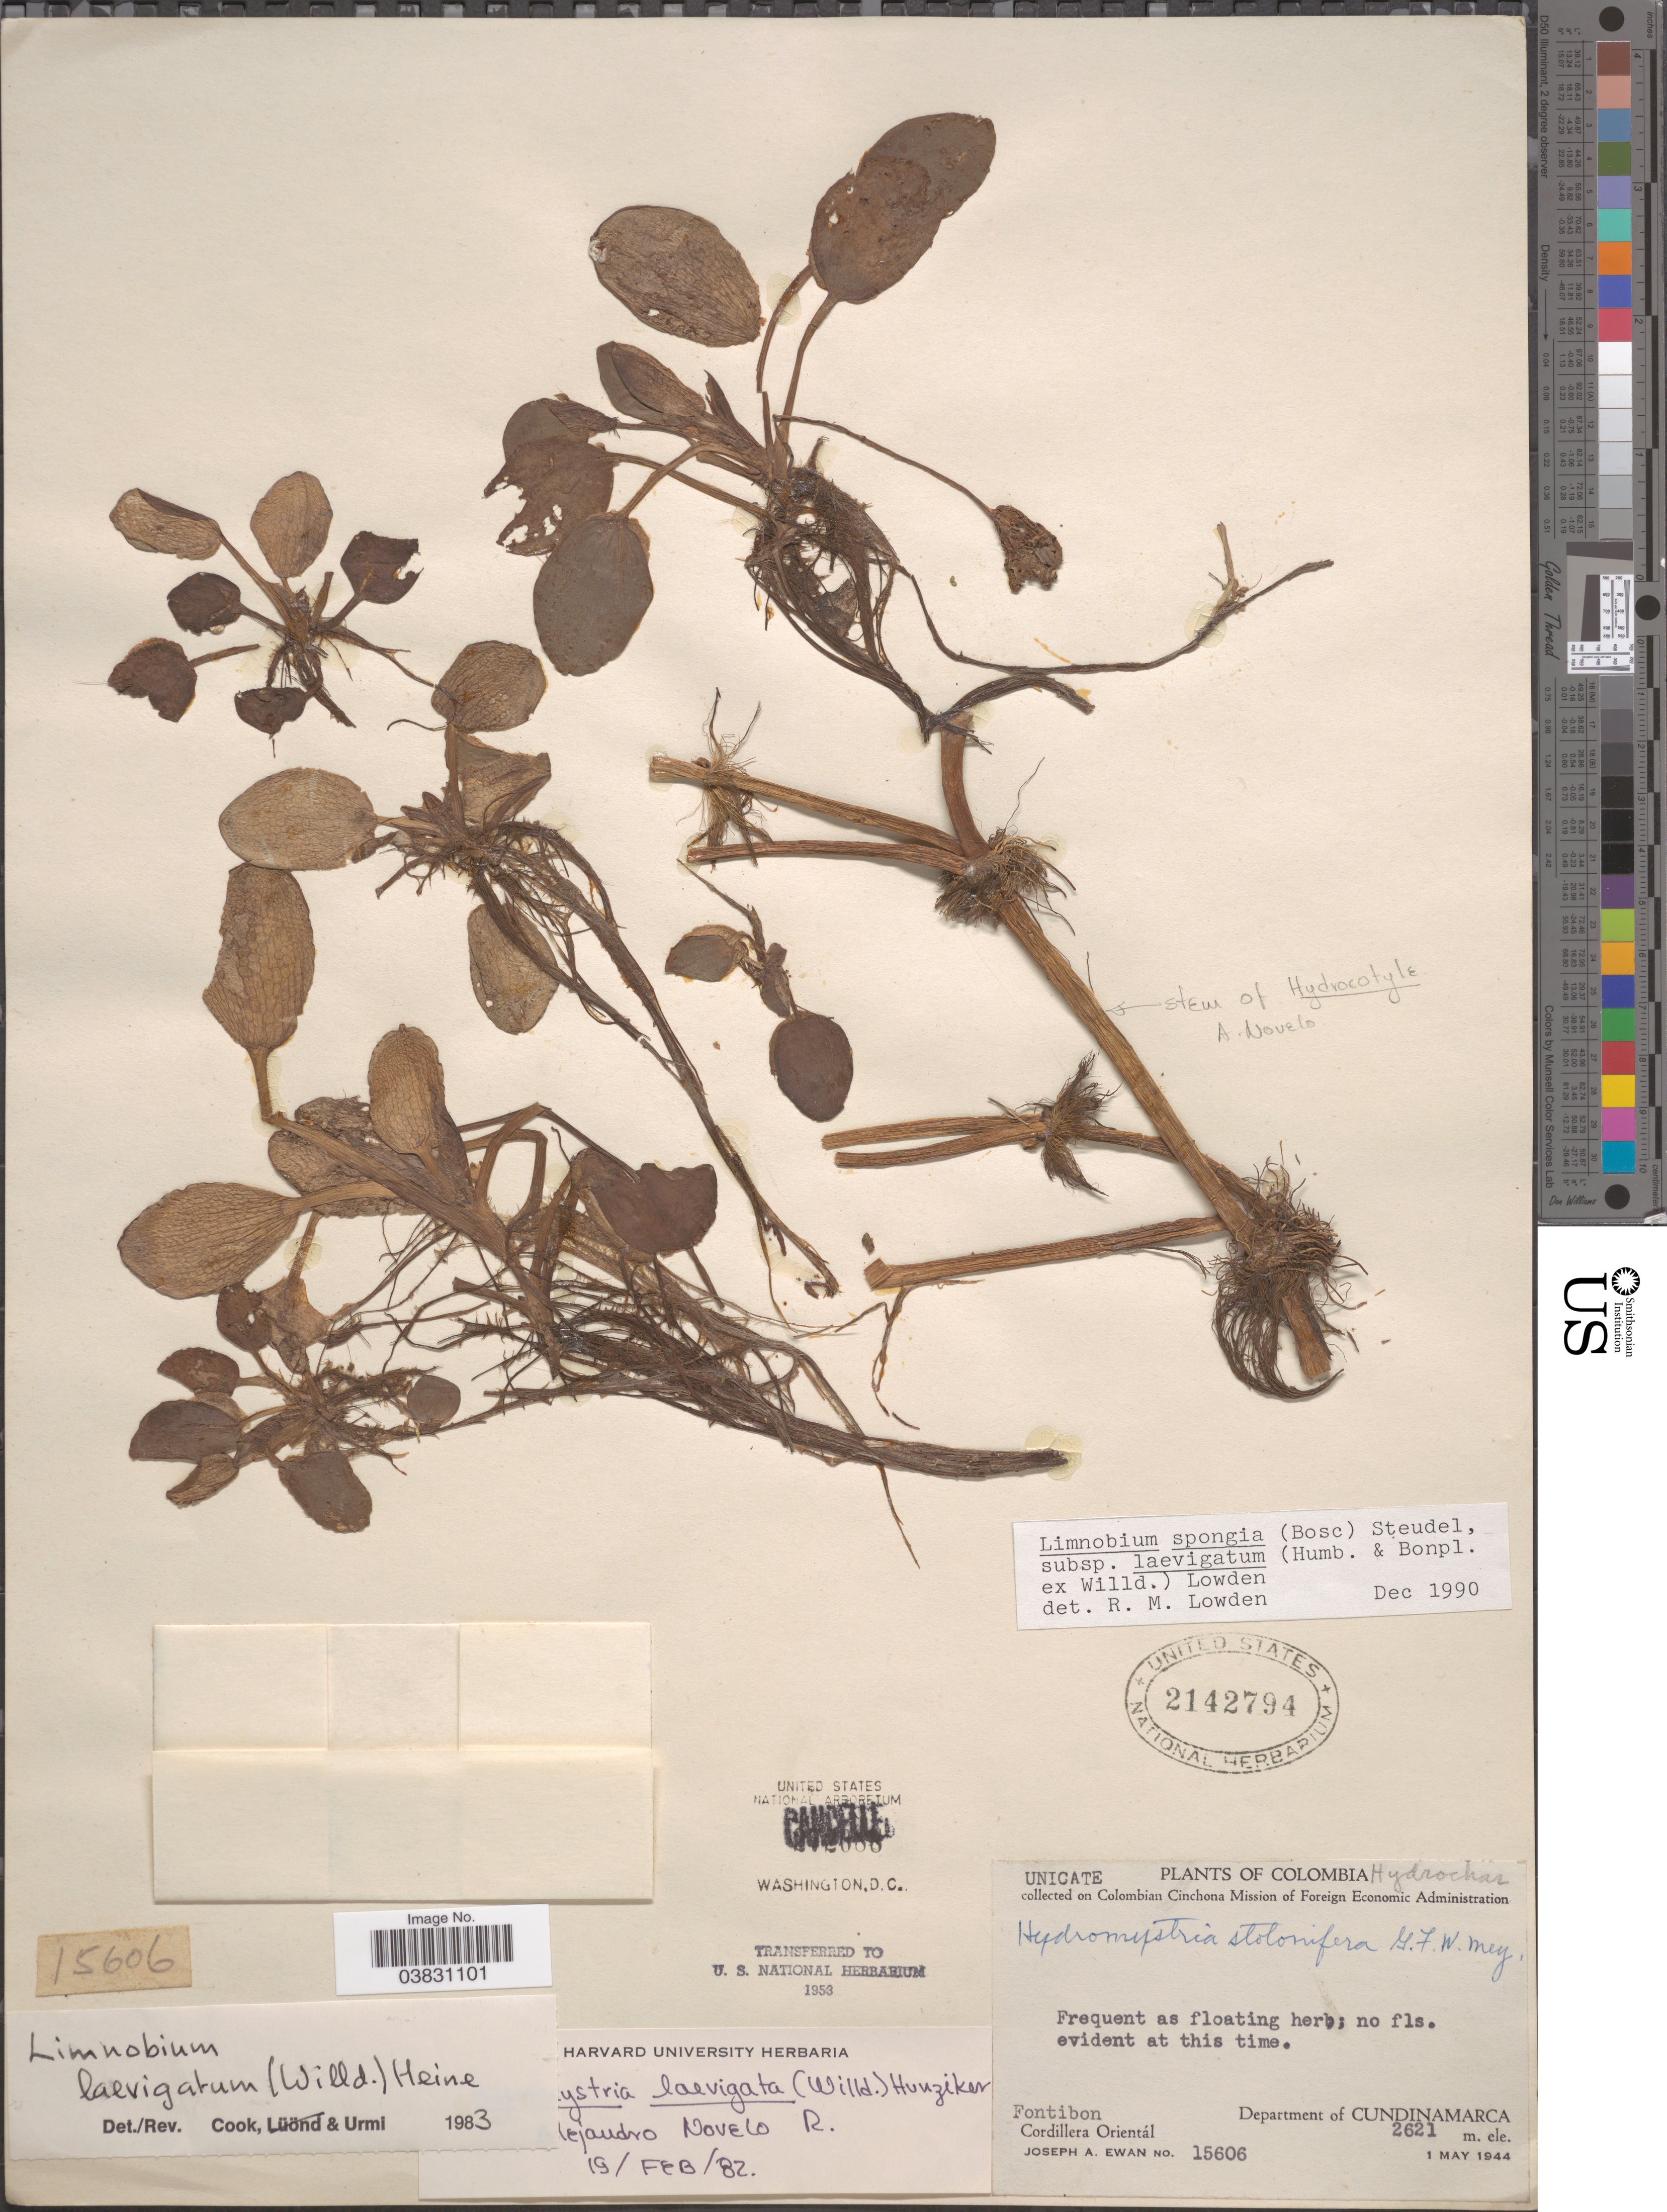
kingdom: Plantae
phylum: Tracheophyta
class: Liliopsida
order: Alismatales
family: Hydrocharitaceae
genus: Limnobium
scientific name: Limnobium laevigatum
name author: (Humb. & Bonpl. ex Willd.) Heine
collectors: J. A. Ewan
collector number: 15606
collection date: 1944-05-01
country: Colombia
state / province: Cundinamarca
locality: Fontibon. Cordillera Orientál. Department of Cundinamarca.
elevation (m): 2621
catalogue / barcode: US 2142794